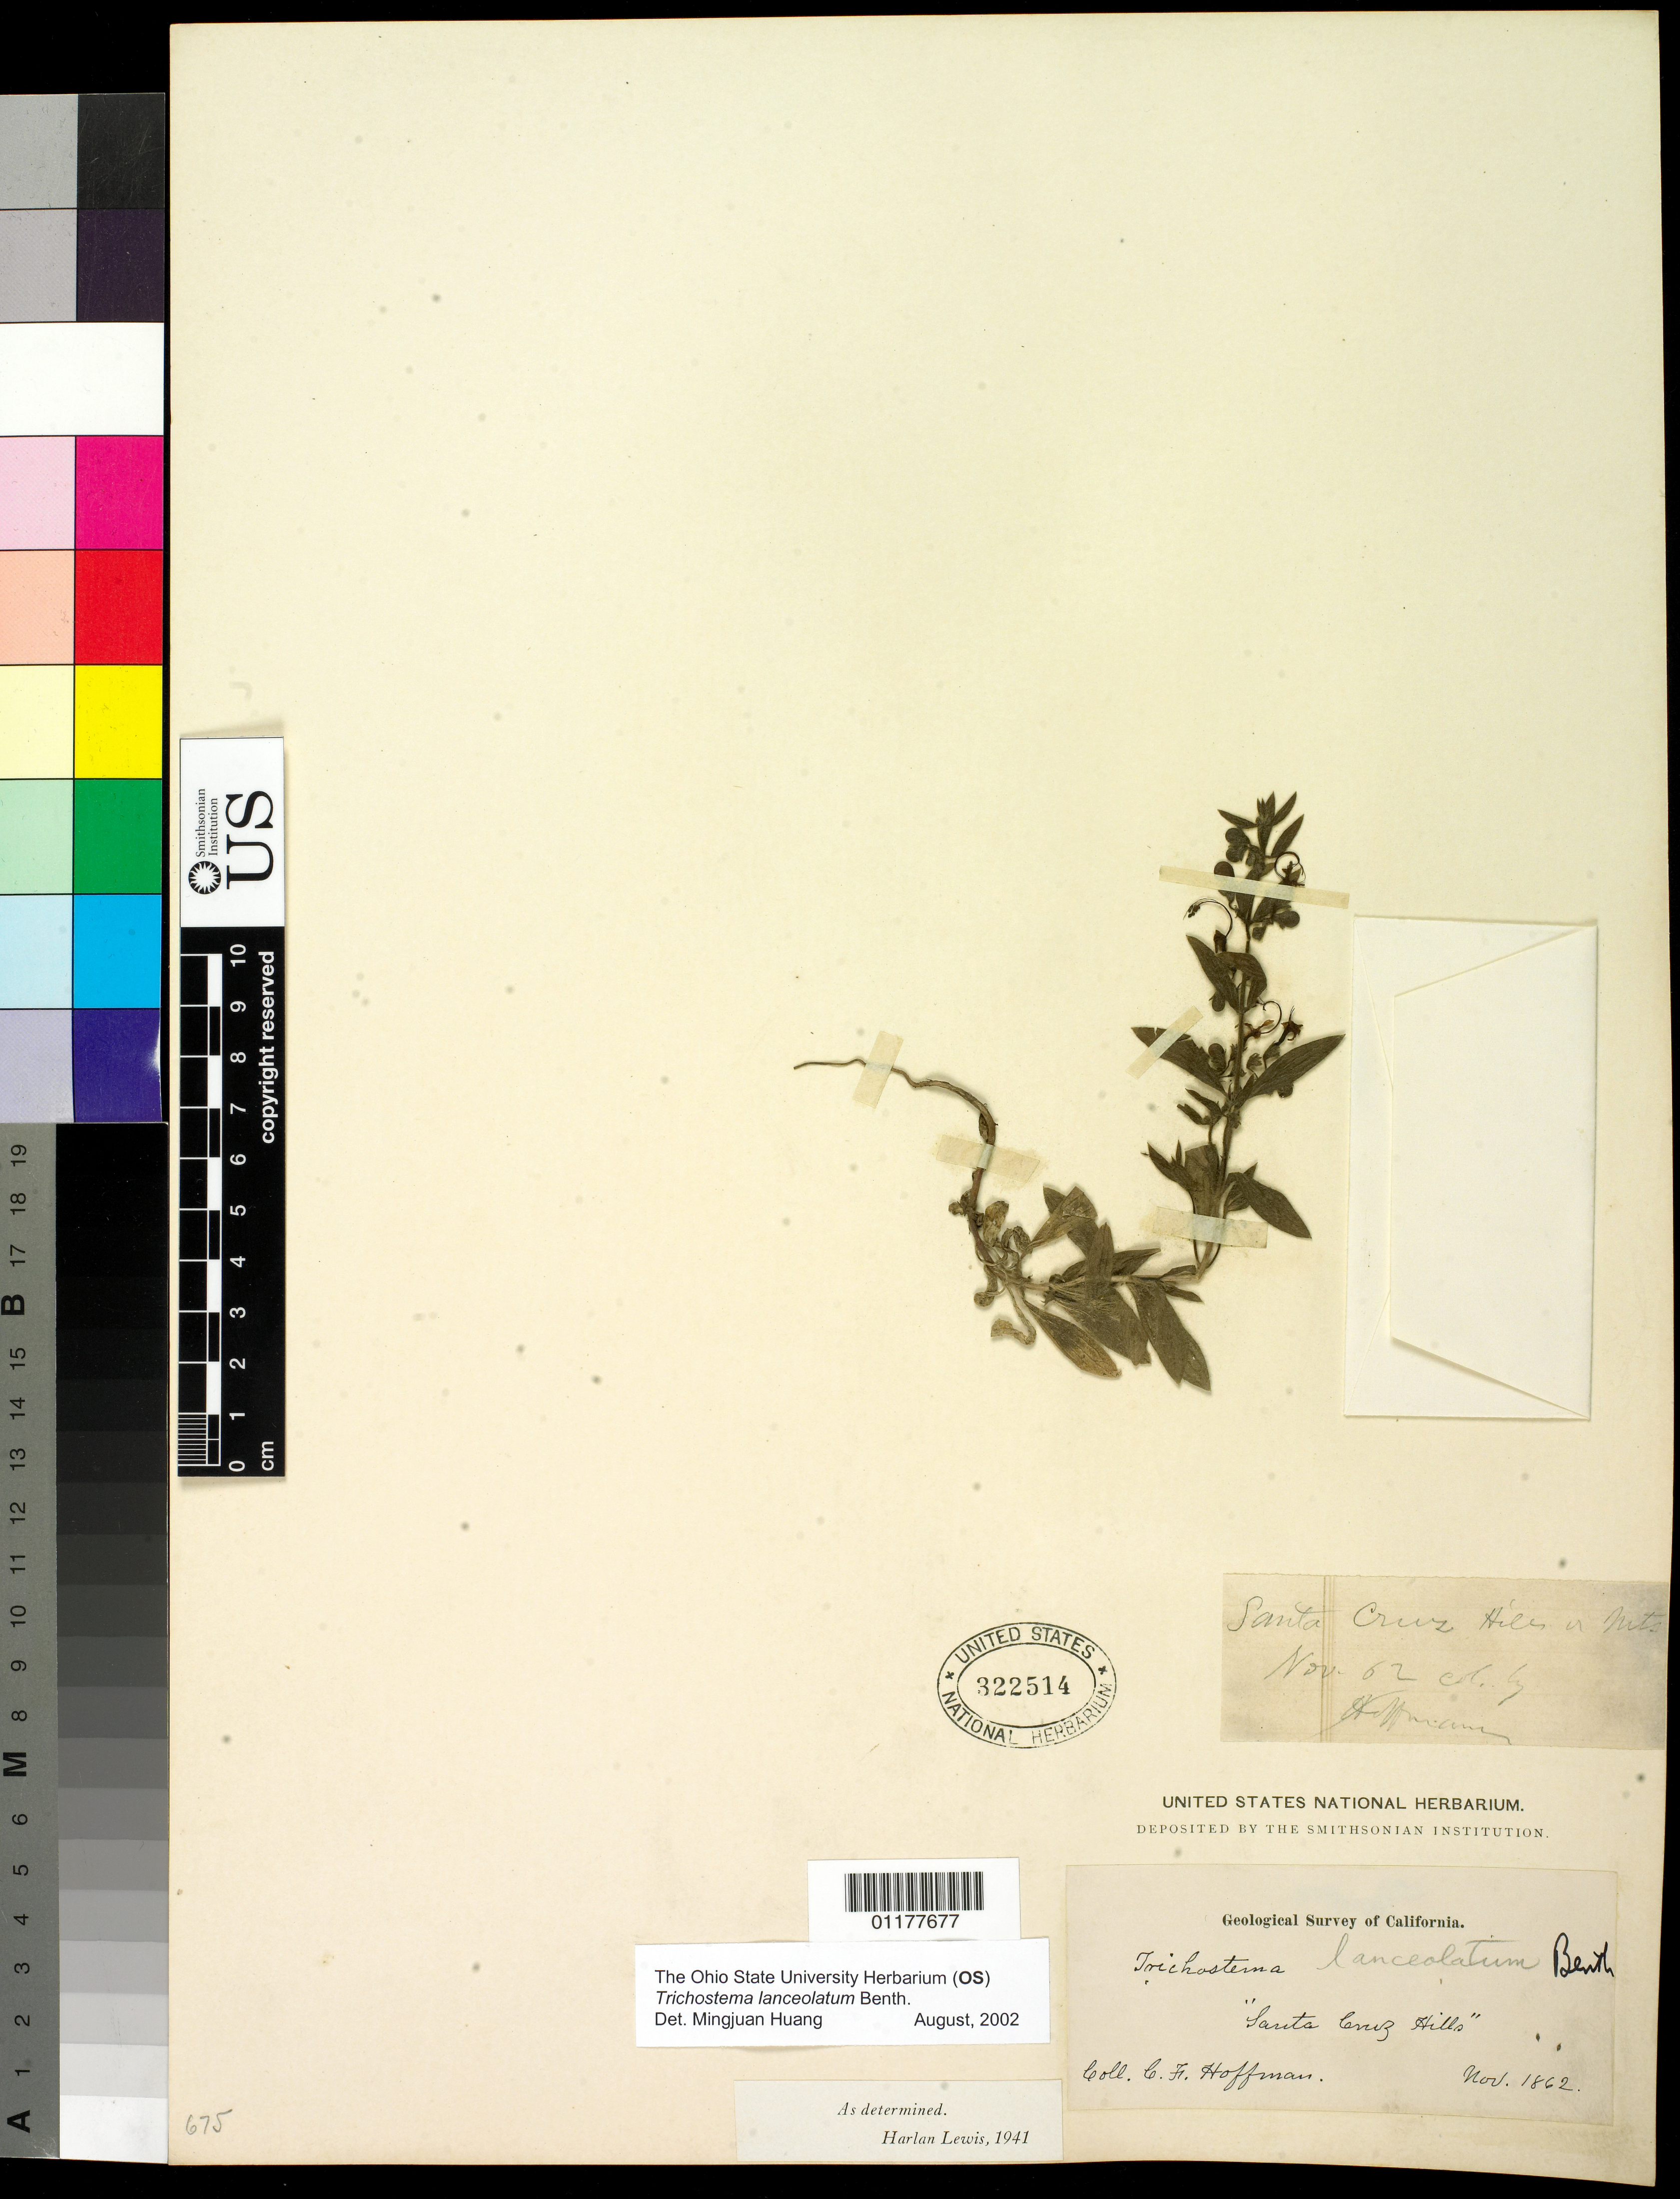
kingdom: Plantae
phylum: Tracheophyta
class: Magnoliopsida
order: Lamiales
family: Lamiaceae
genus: Trichostema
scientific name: Trichostema lanceolatum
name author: Benth.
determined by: Huang, Mingjuan, (OS), Ohio State University Herbarium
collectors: -- Hoffman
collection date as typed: Nov 1862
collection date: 1862-11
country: United States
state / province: California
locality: Santa Cruz Hills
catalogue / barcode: US 322514